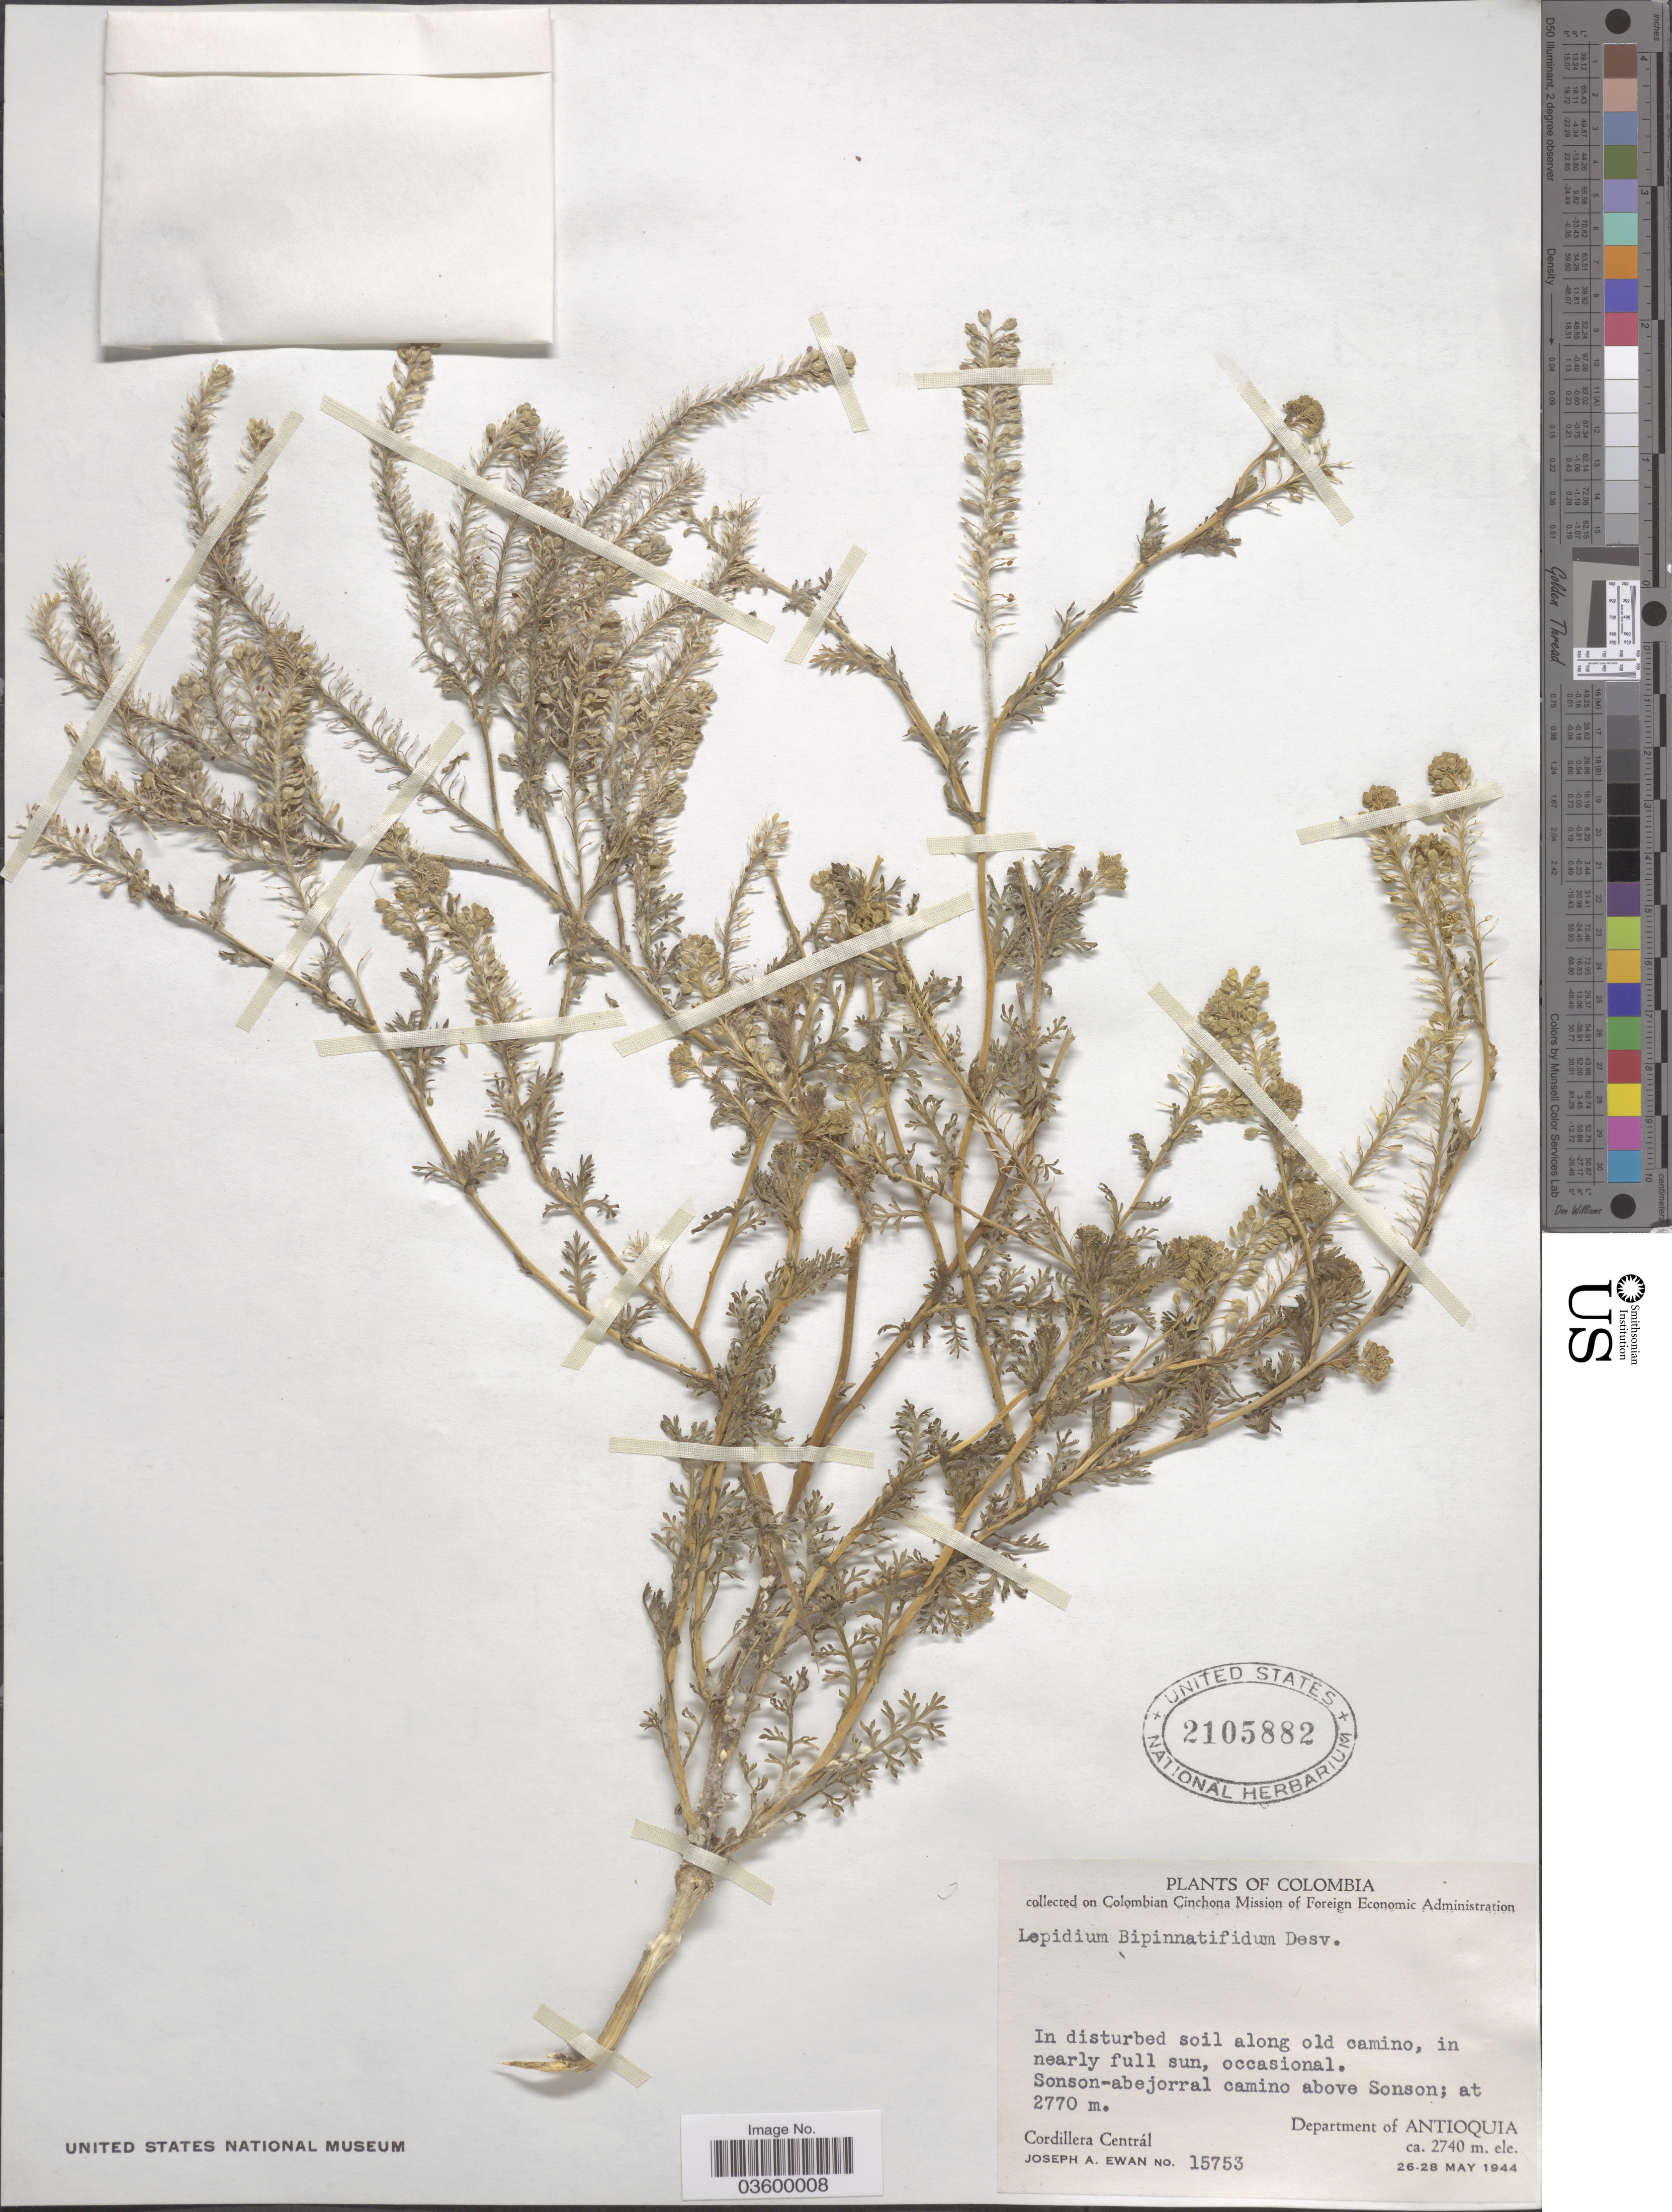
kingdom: Plantae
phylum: Tracheophyta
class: Magnoliopsida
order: Brassicales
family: Brassicaceae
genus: Lepidium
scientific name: Lepidium bipinnatifidum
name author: Desv.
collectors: J. A. Ewan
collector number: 15753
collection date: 1944-05-26/1944-05-28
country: Colombia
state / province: Antioquia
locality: Sonson-abejorral camino above Sonson. Cordillera Centrál. Department of Antioquia.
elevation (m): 2740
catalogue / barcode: US 2105882